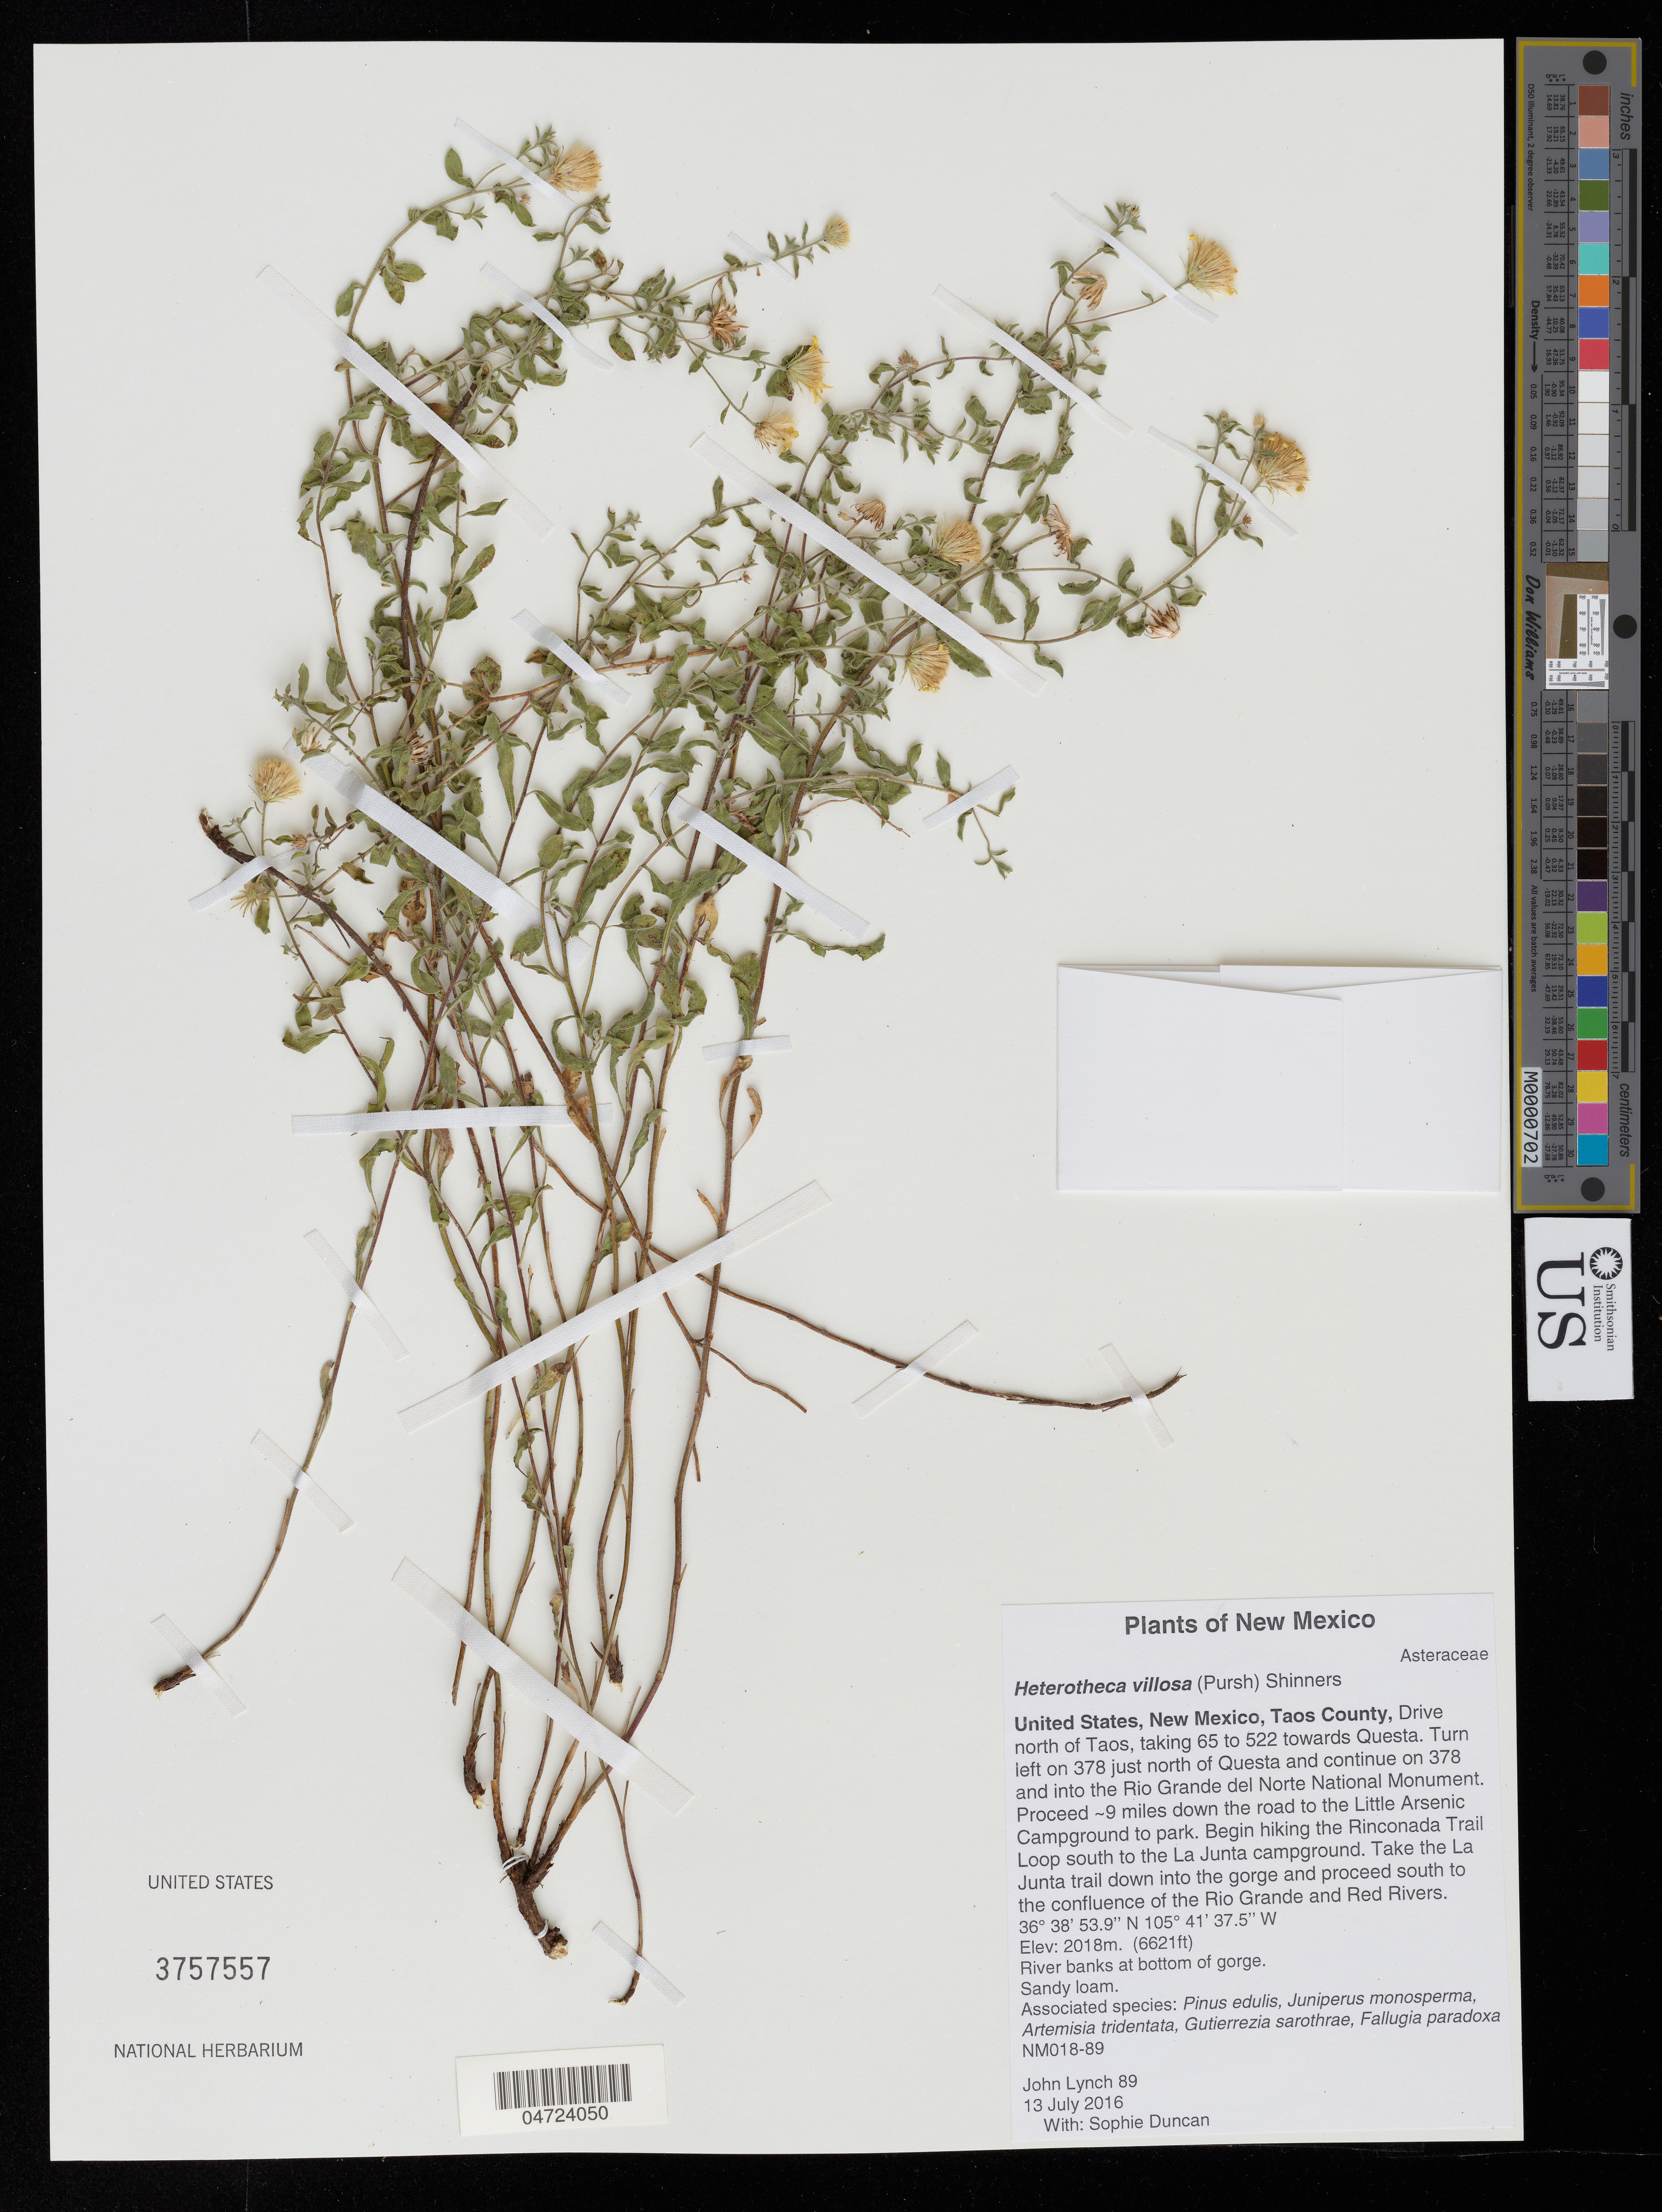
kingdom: Plantae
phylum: Tracheophyta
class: Magnoliopsida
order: Asterales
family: Asteraceae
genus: Heterotheca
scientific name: Heterotheca villosa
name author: (Pursh) Shinners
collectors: J. Lynch & S. Duncan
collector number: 89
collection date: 2016-07-13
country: United States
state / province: New Mexico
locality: Taos County, Drive north of Taos, taking 65 to 522 towards Questa. Turn left on 378 just north of Questa and continue on 378 and into the Rio Grande del Norte National Monument. Proceed ~9 miles down the road to the Little Arsenic Campground to park. Begin hiking the Rinconada Trail Loop south to the La Junta campground. Take the La Junta trail down into the gorge and proceed south to the confluence of the Rio Grande and Red Rivers.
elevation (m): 2018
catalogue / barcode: US 3757557